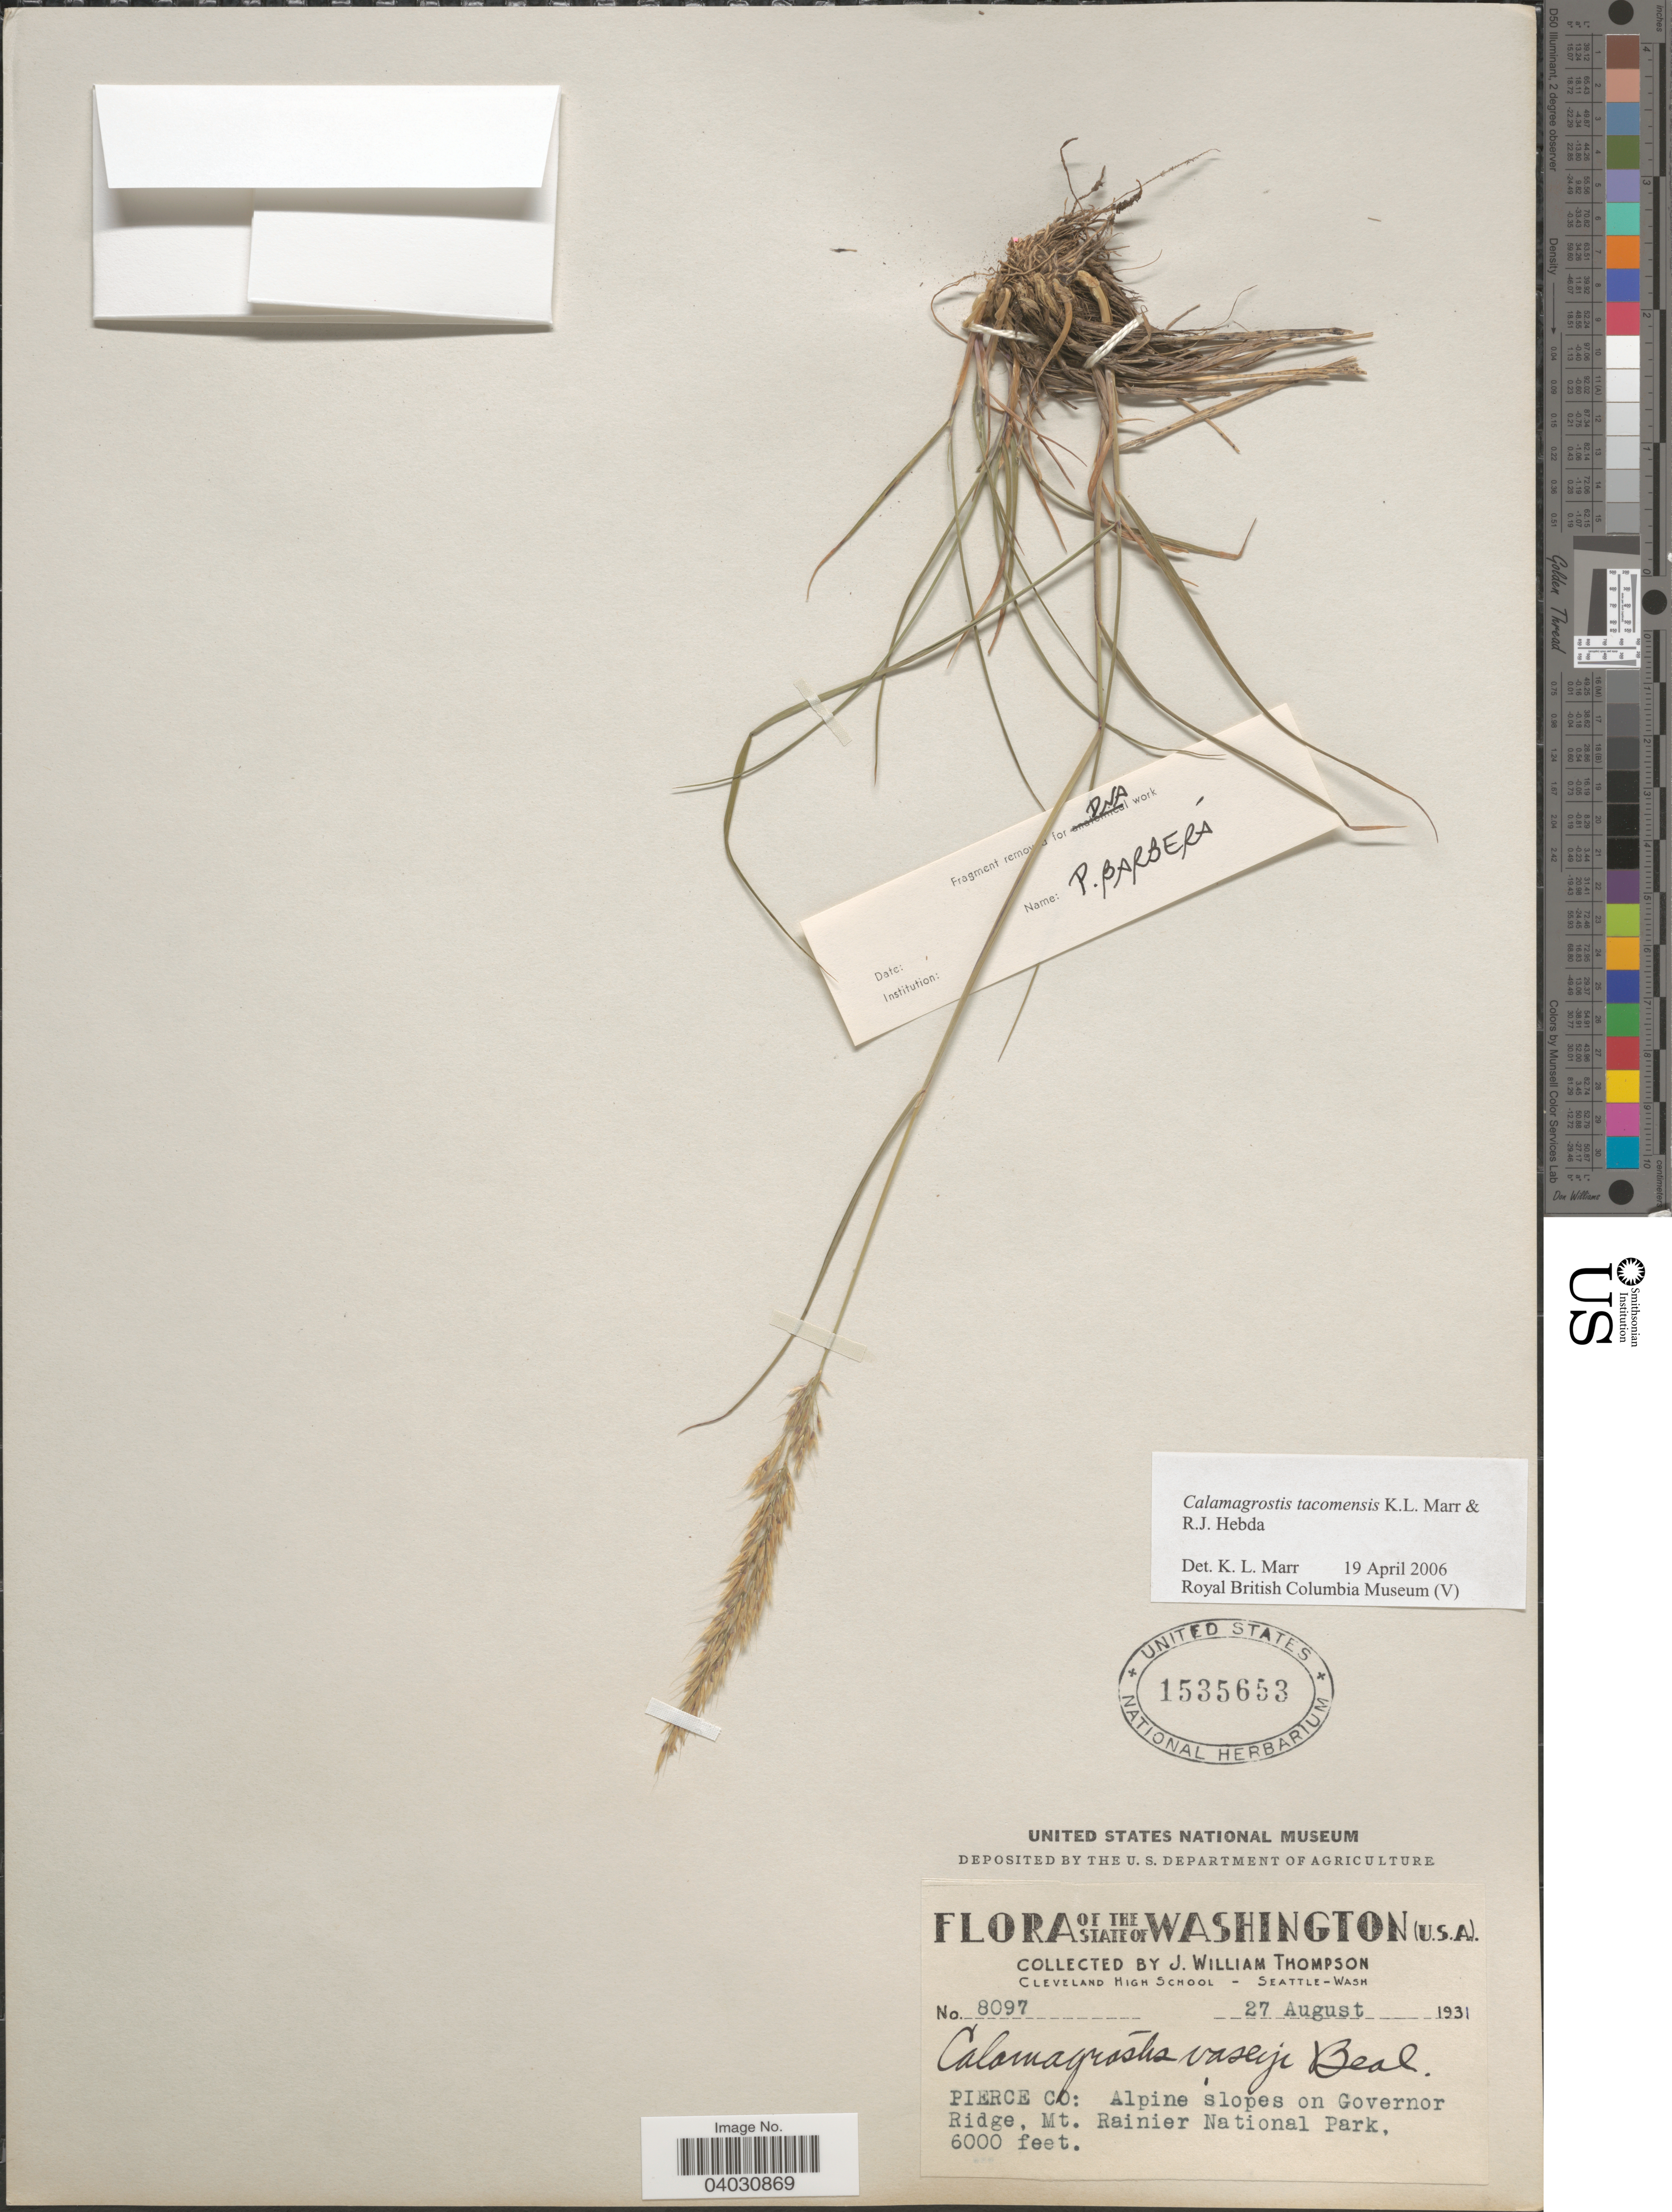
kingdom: Plantae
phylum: Tracheophyta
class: Liliopsida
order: Poales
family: Poaceae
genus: Calamagrostis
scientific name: Calamagrostis tacomensis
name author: K. Marr & Hebda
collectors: J. W. Thompson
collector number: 8097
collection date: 1931-08-27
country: United States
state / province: Washington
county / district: Pierce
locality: Pierce Co: Alpine slopes on Governor Ridge, Mt. Rainier National Park.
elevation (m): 1829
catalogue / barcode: US 1535653